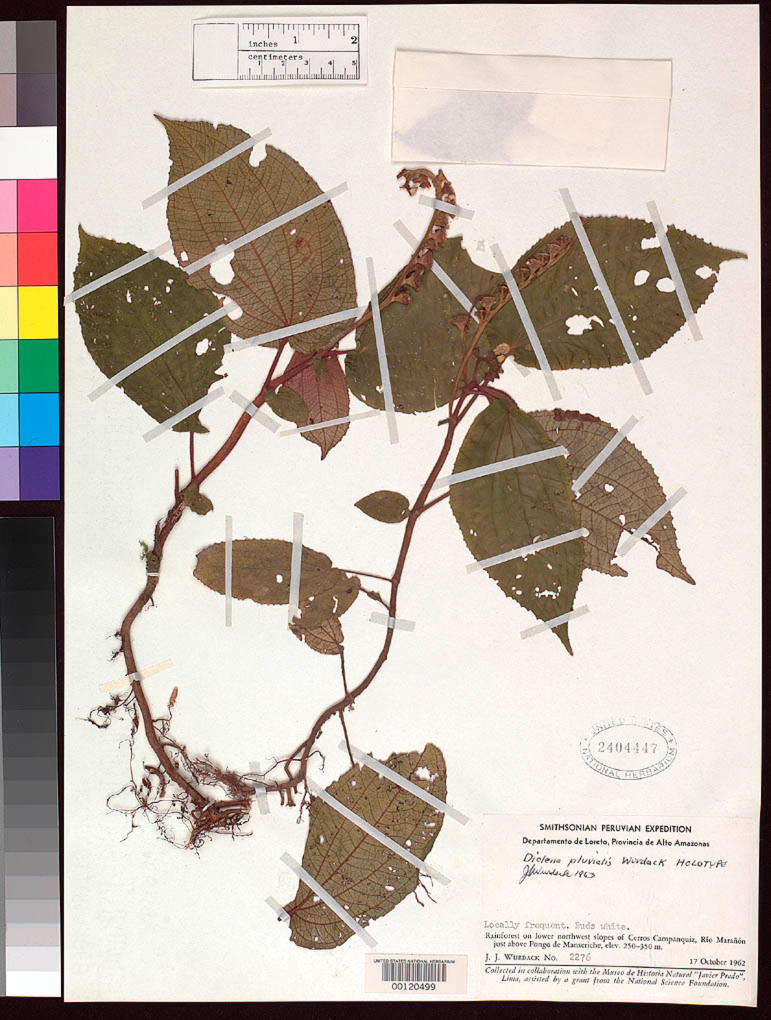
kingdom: Plantae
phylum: Tracheophyta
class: Magnoliopsida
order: Myrtales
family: Melastomataceae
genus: Diolena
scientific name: Diolena pluvialis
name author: Wurdack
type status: Holotype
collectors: J. J. Wurdack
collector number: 2276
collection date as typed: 17 Oct 1962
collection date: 1962-10-17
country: Peru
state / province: Loreto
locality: Pongo de Manseriche.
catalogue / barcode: US 2404447